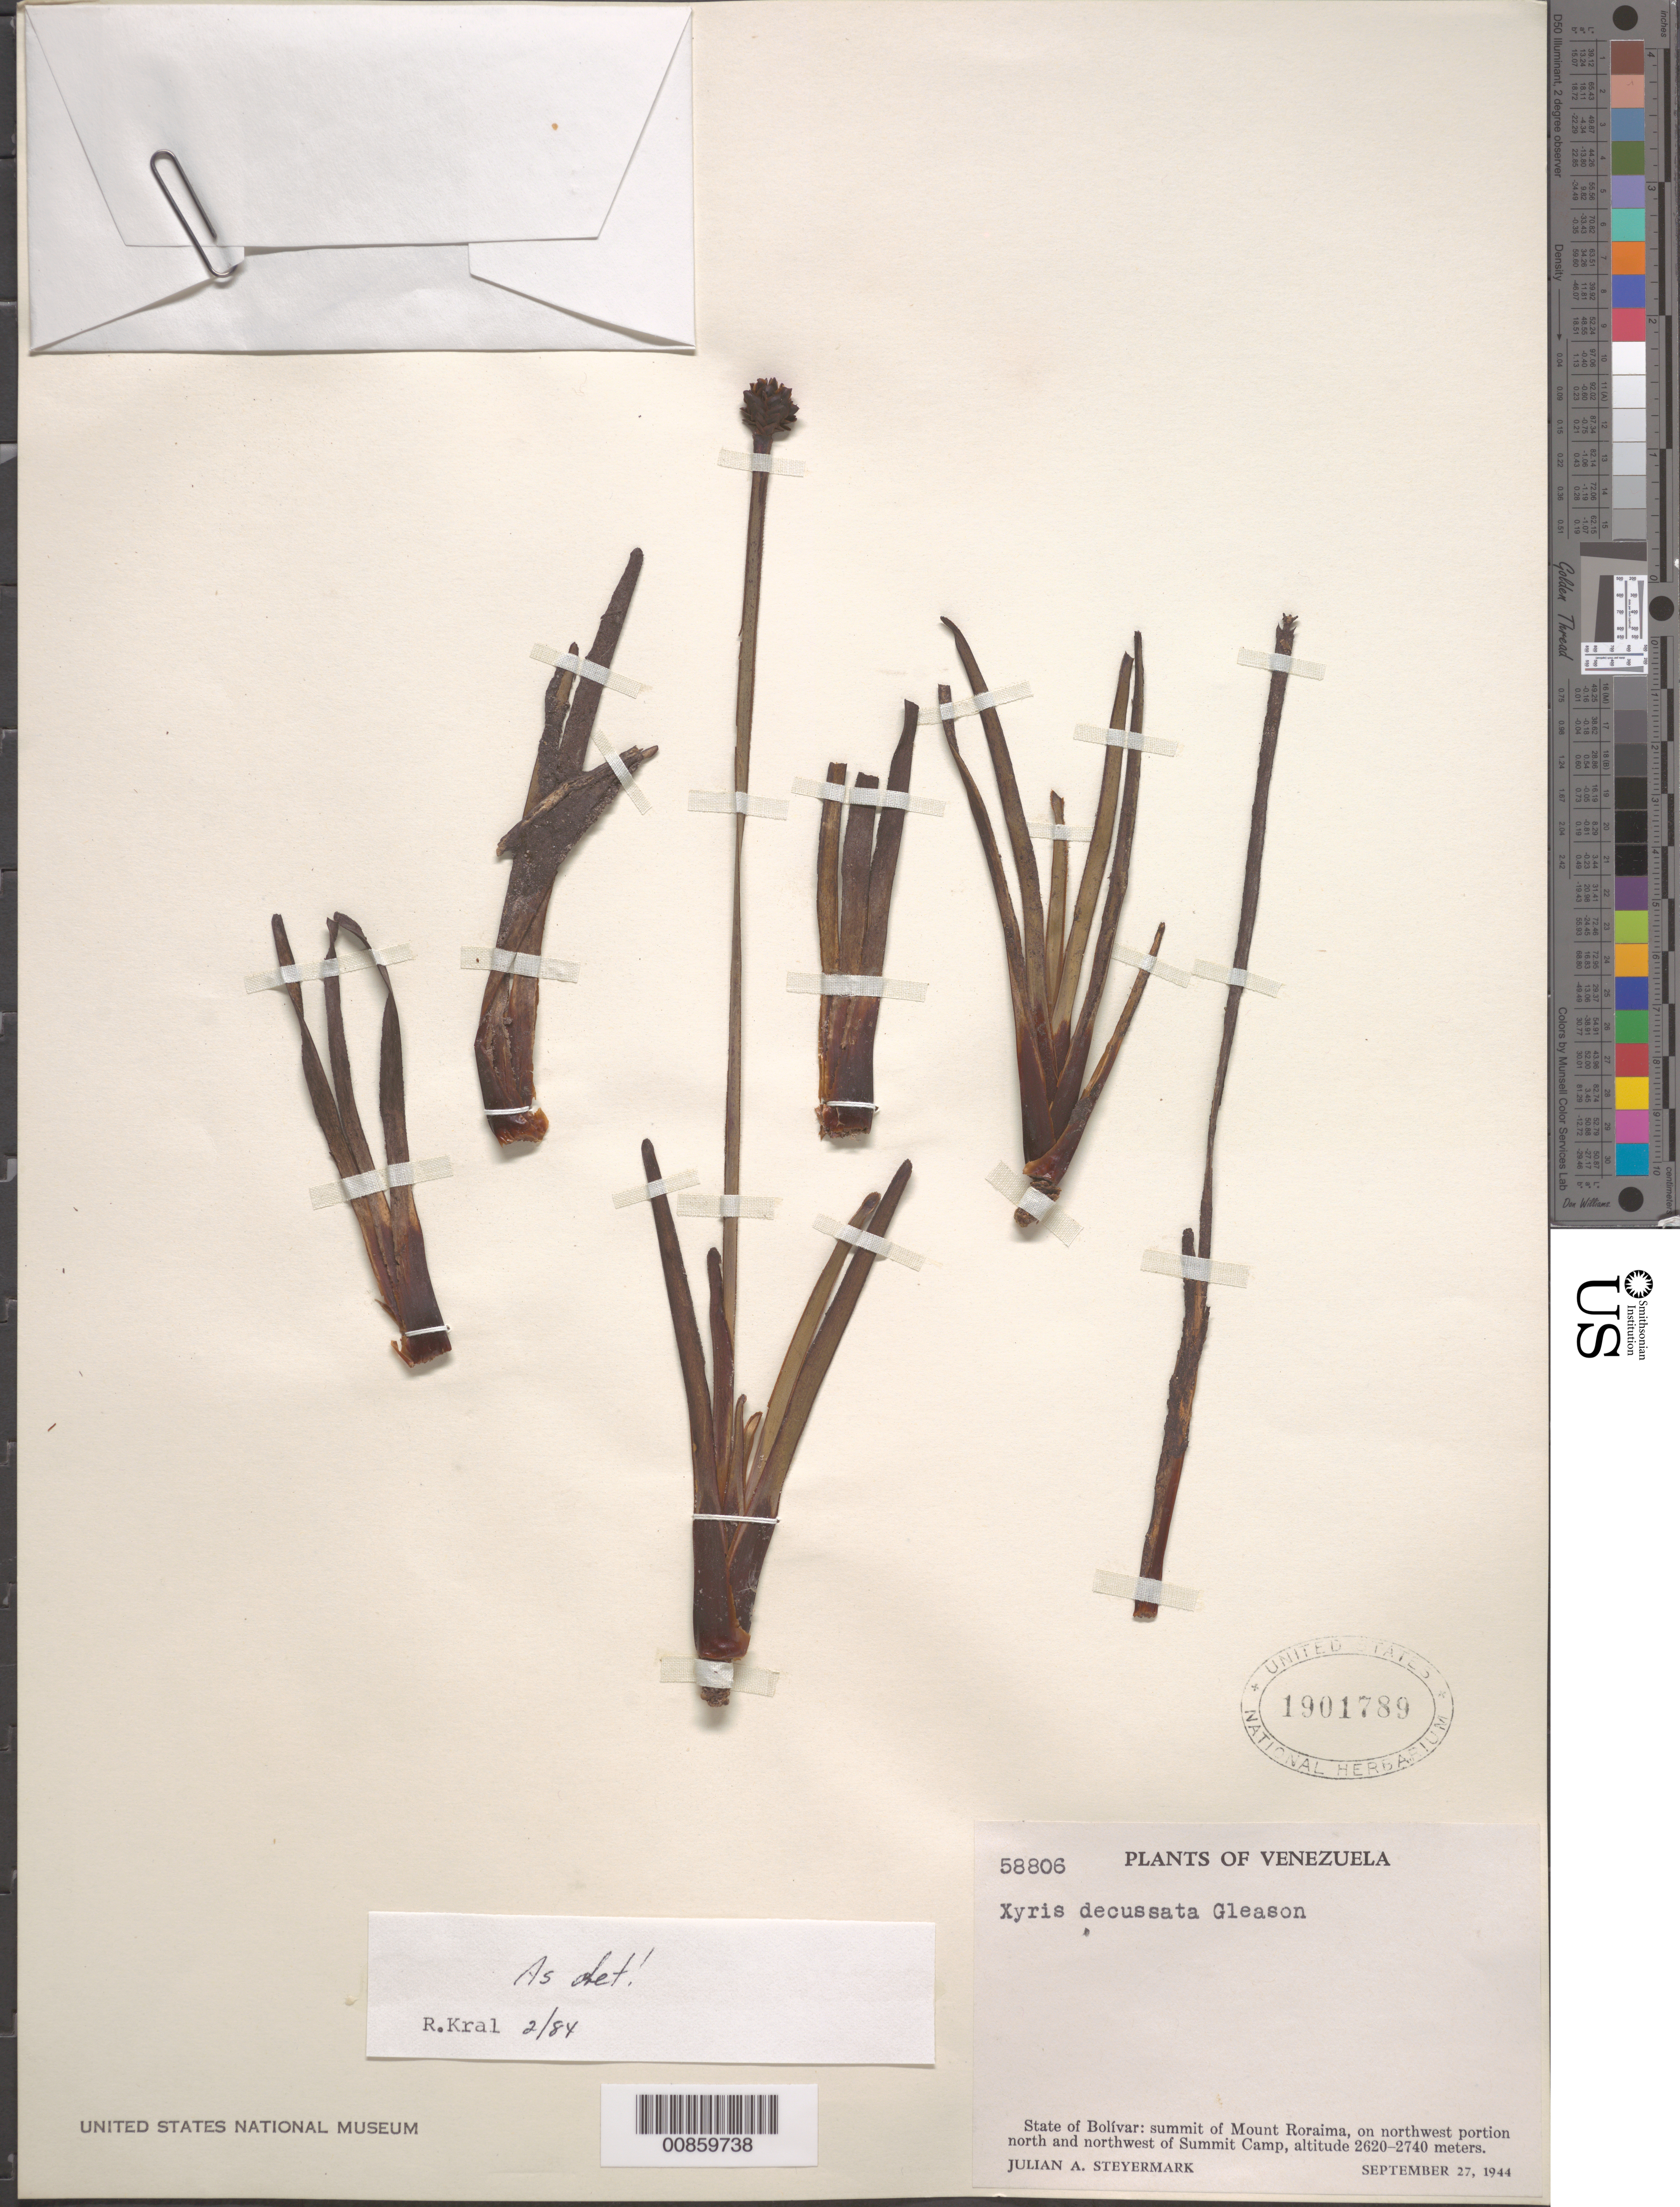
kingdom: Plantae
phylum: Tracheophyta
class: Liliopsida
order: Poales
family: Xyridaceae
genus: Xyris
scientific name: Xyris decussata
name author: Gleason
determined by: Kral, Robert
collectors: J. Steyermark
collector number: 58806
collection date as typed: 27-Sep-44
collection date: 1944-09-27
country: Venezuela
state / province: Bolívar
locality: Mt. Roraima, summit, on northwest portion, north and northwest of Summit Camp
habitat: Summit.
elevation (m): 2620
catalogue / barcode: US 1901789